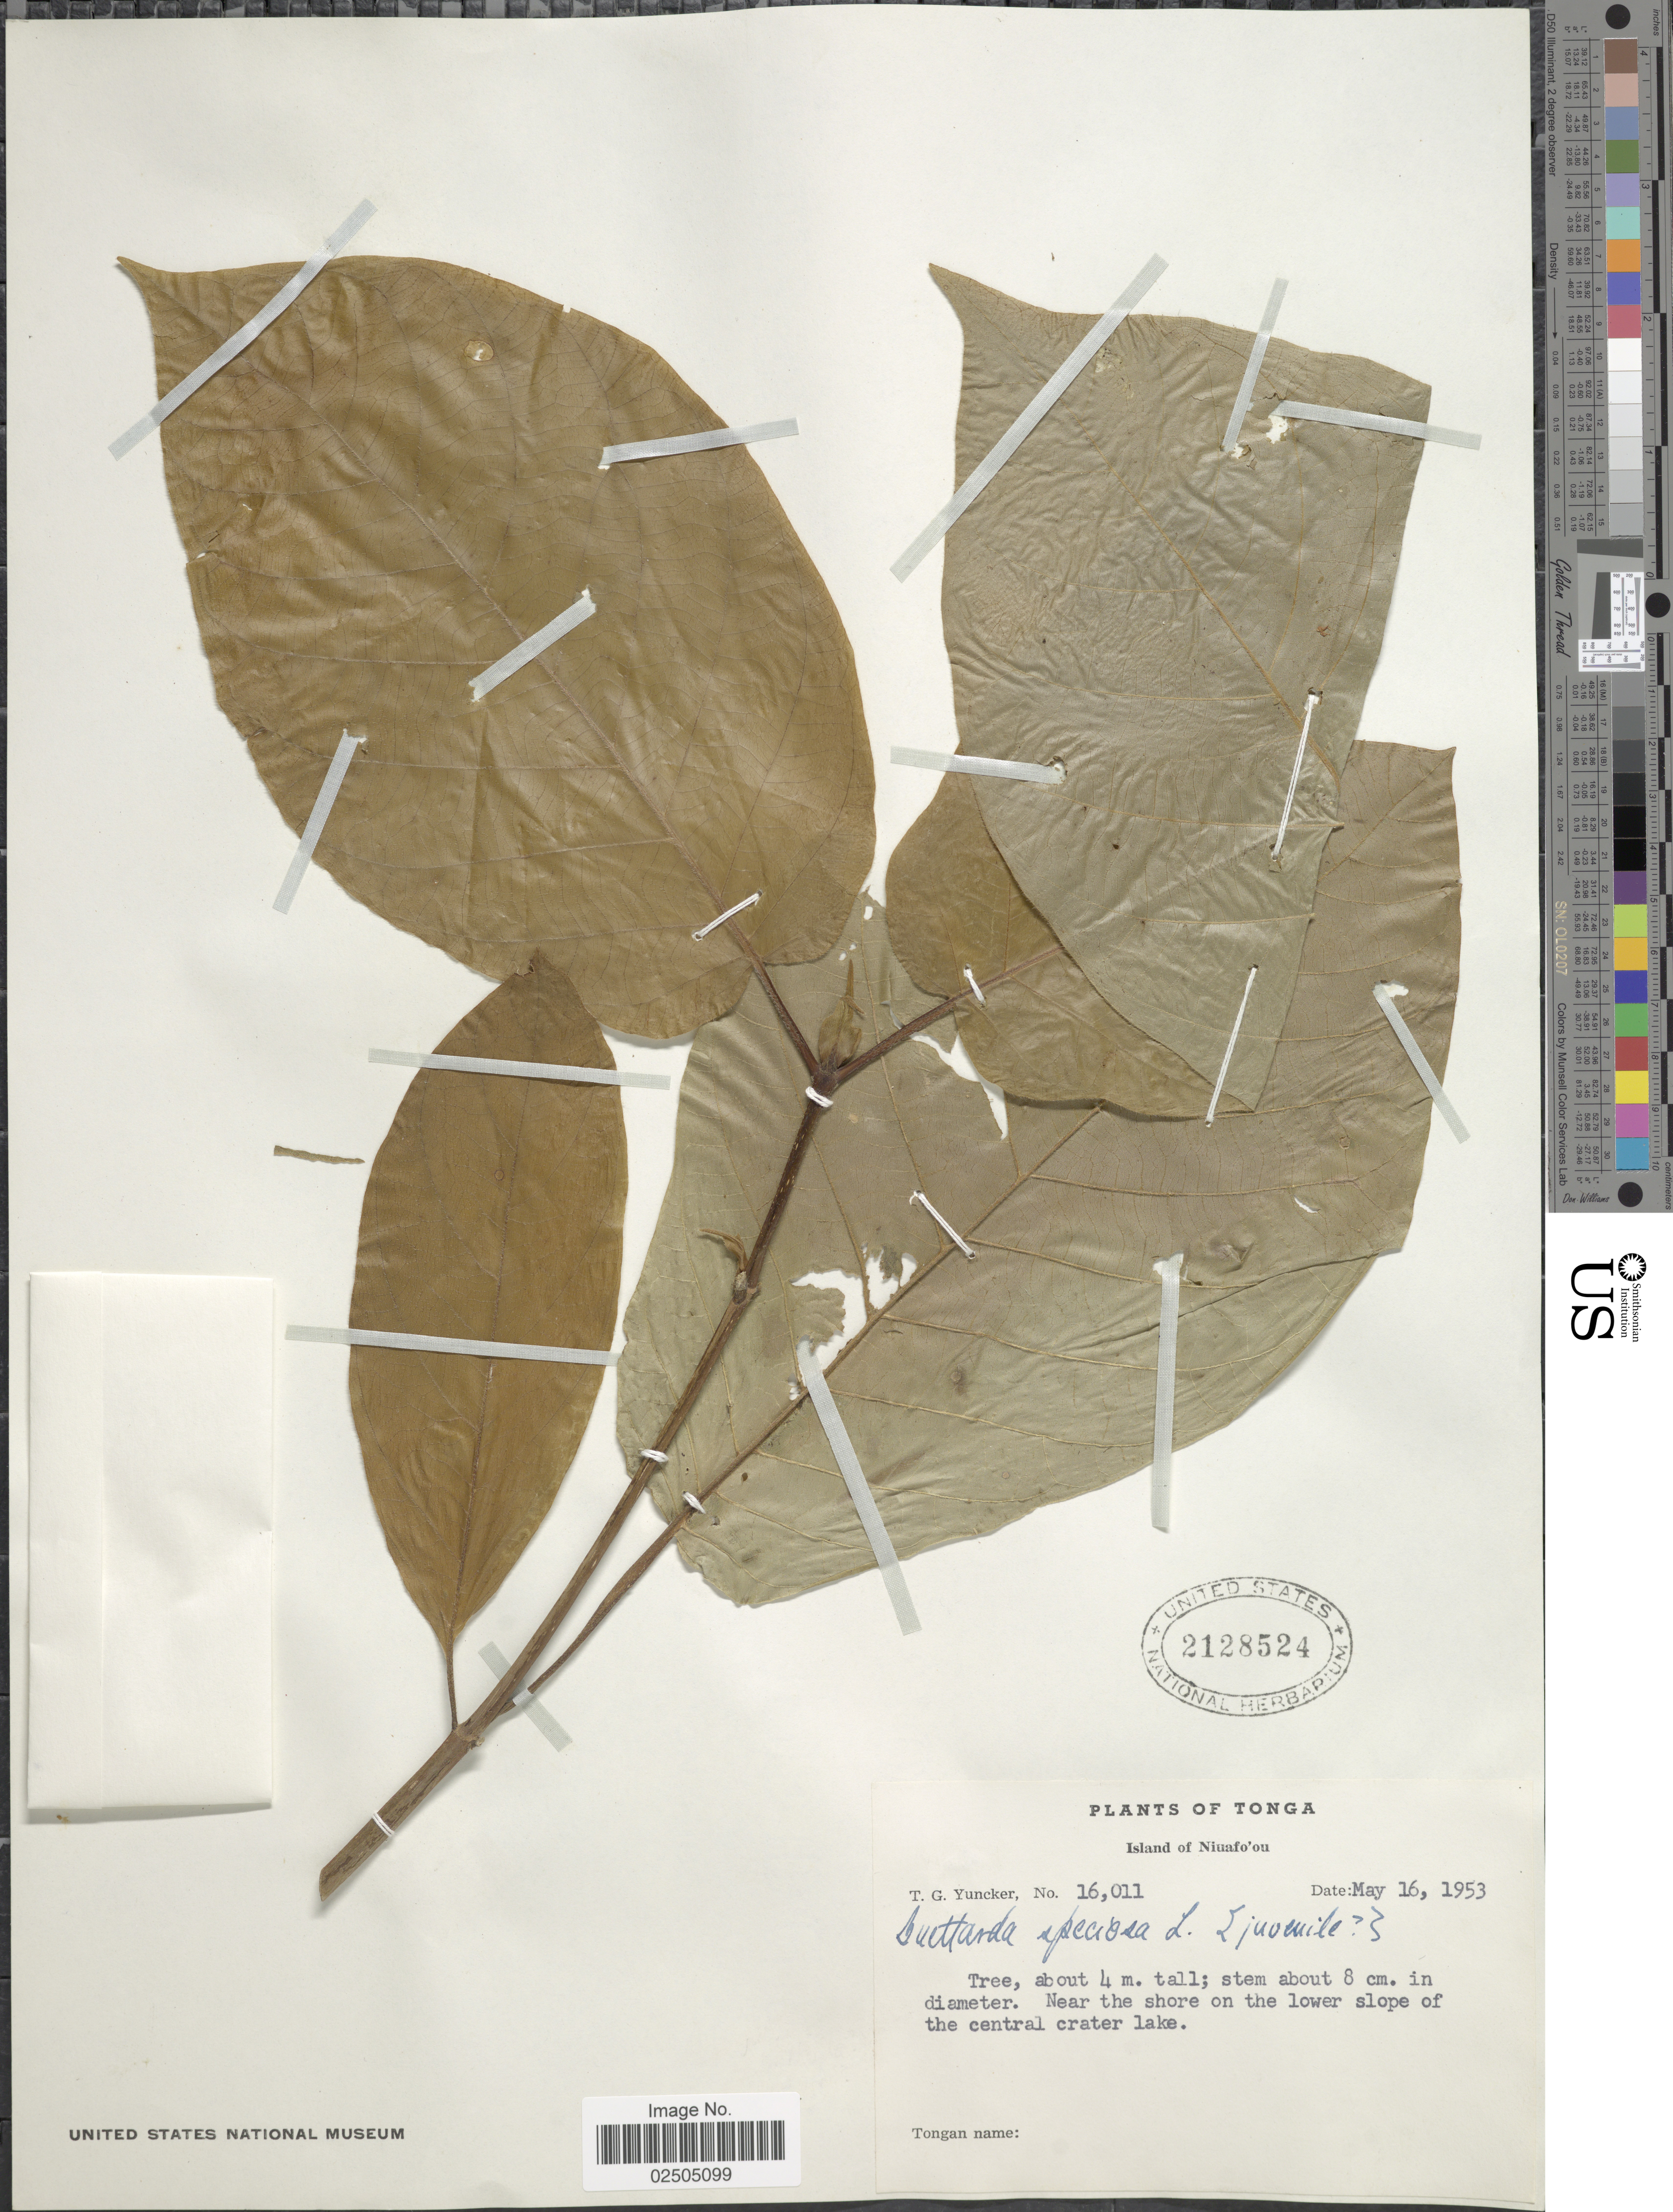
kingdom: Plantae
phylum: Tracheophyta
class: Magnoliopsida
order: Gentianales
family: Rubiaceae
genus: Guettarda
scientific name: Guettarda speciosa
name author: L.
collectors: T. G. Yuncker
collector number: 16011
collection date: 1953-05-16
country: Tonga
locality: Island of Niuafo'ou, Near the shore on the lower slope of the central crater lake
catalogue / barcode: US 2128524